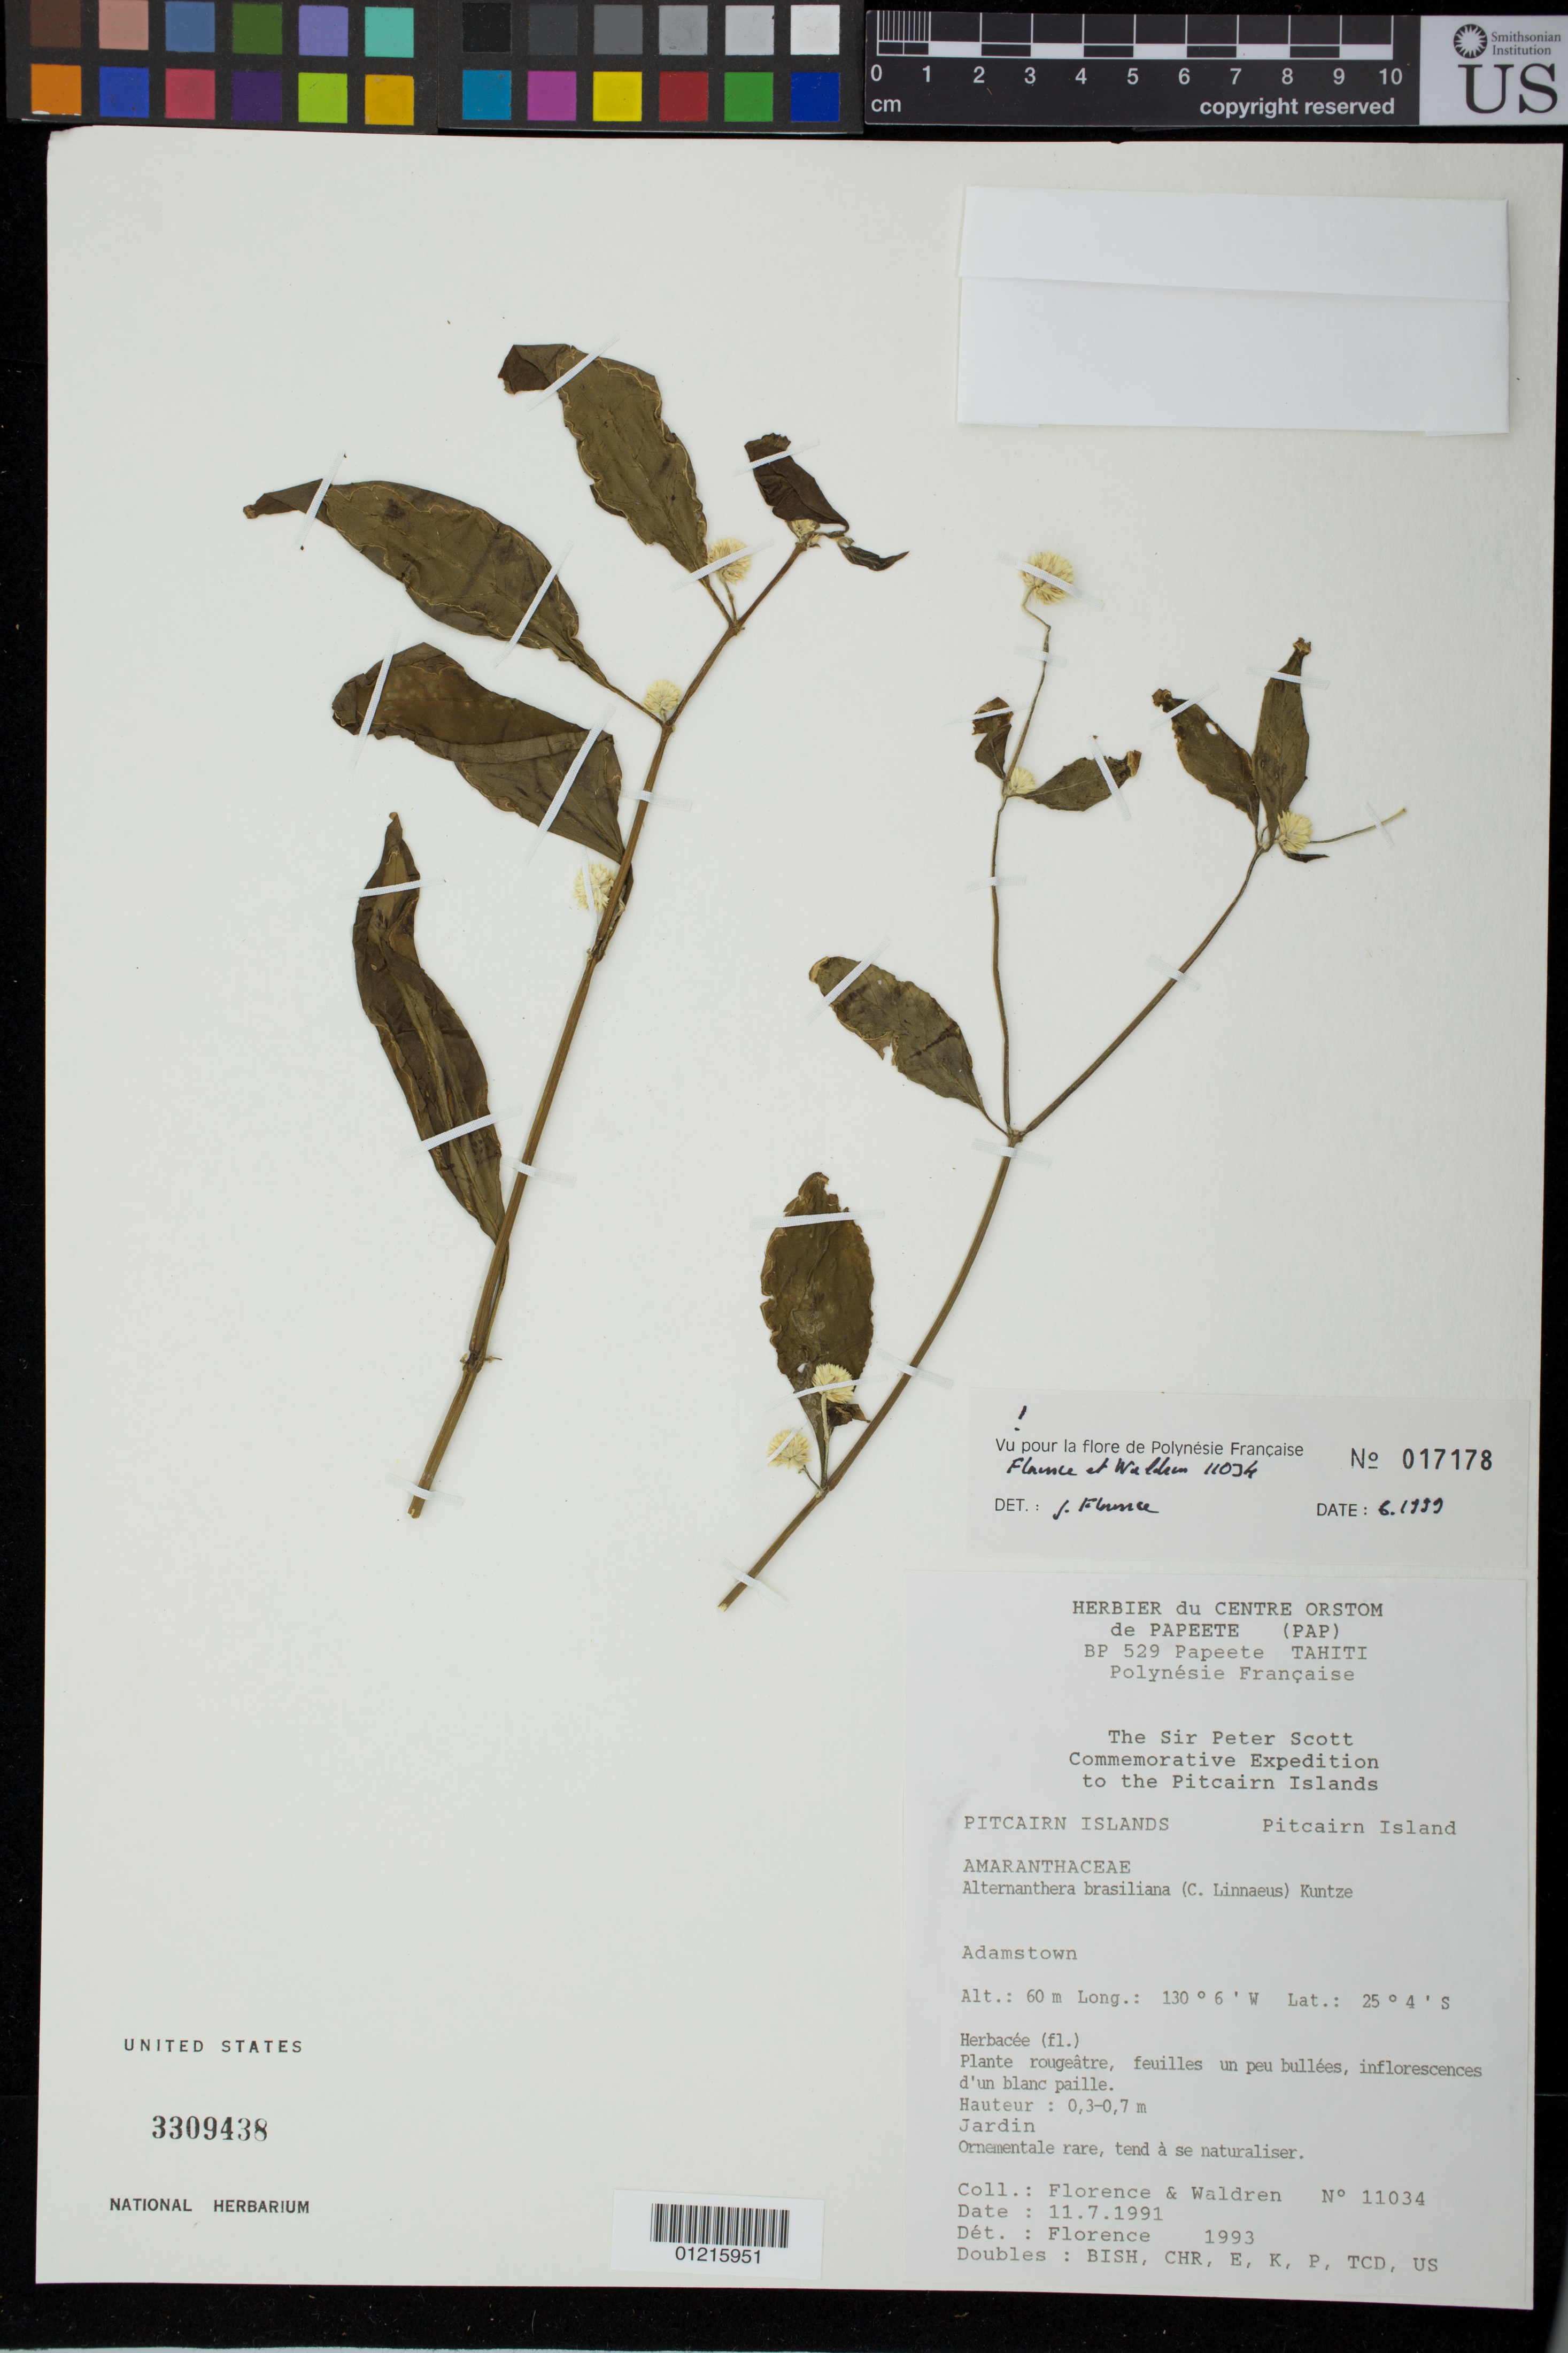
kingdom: Plantae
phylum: Tracheophyta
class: Magnoliopsida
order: Caryophyllales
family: Amaranthaceae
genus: Alternanthera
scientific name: Alternanthera brasiliana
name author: (L.) Kuntze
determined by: Florence, J.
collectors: J. Florence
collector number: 11034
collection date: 1991-07-11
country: Pitcairn Islands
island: Pitcairn Island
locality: Adamstown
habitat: Jardin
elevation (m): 60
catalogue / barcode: US 3309438